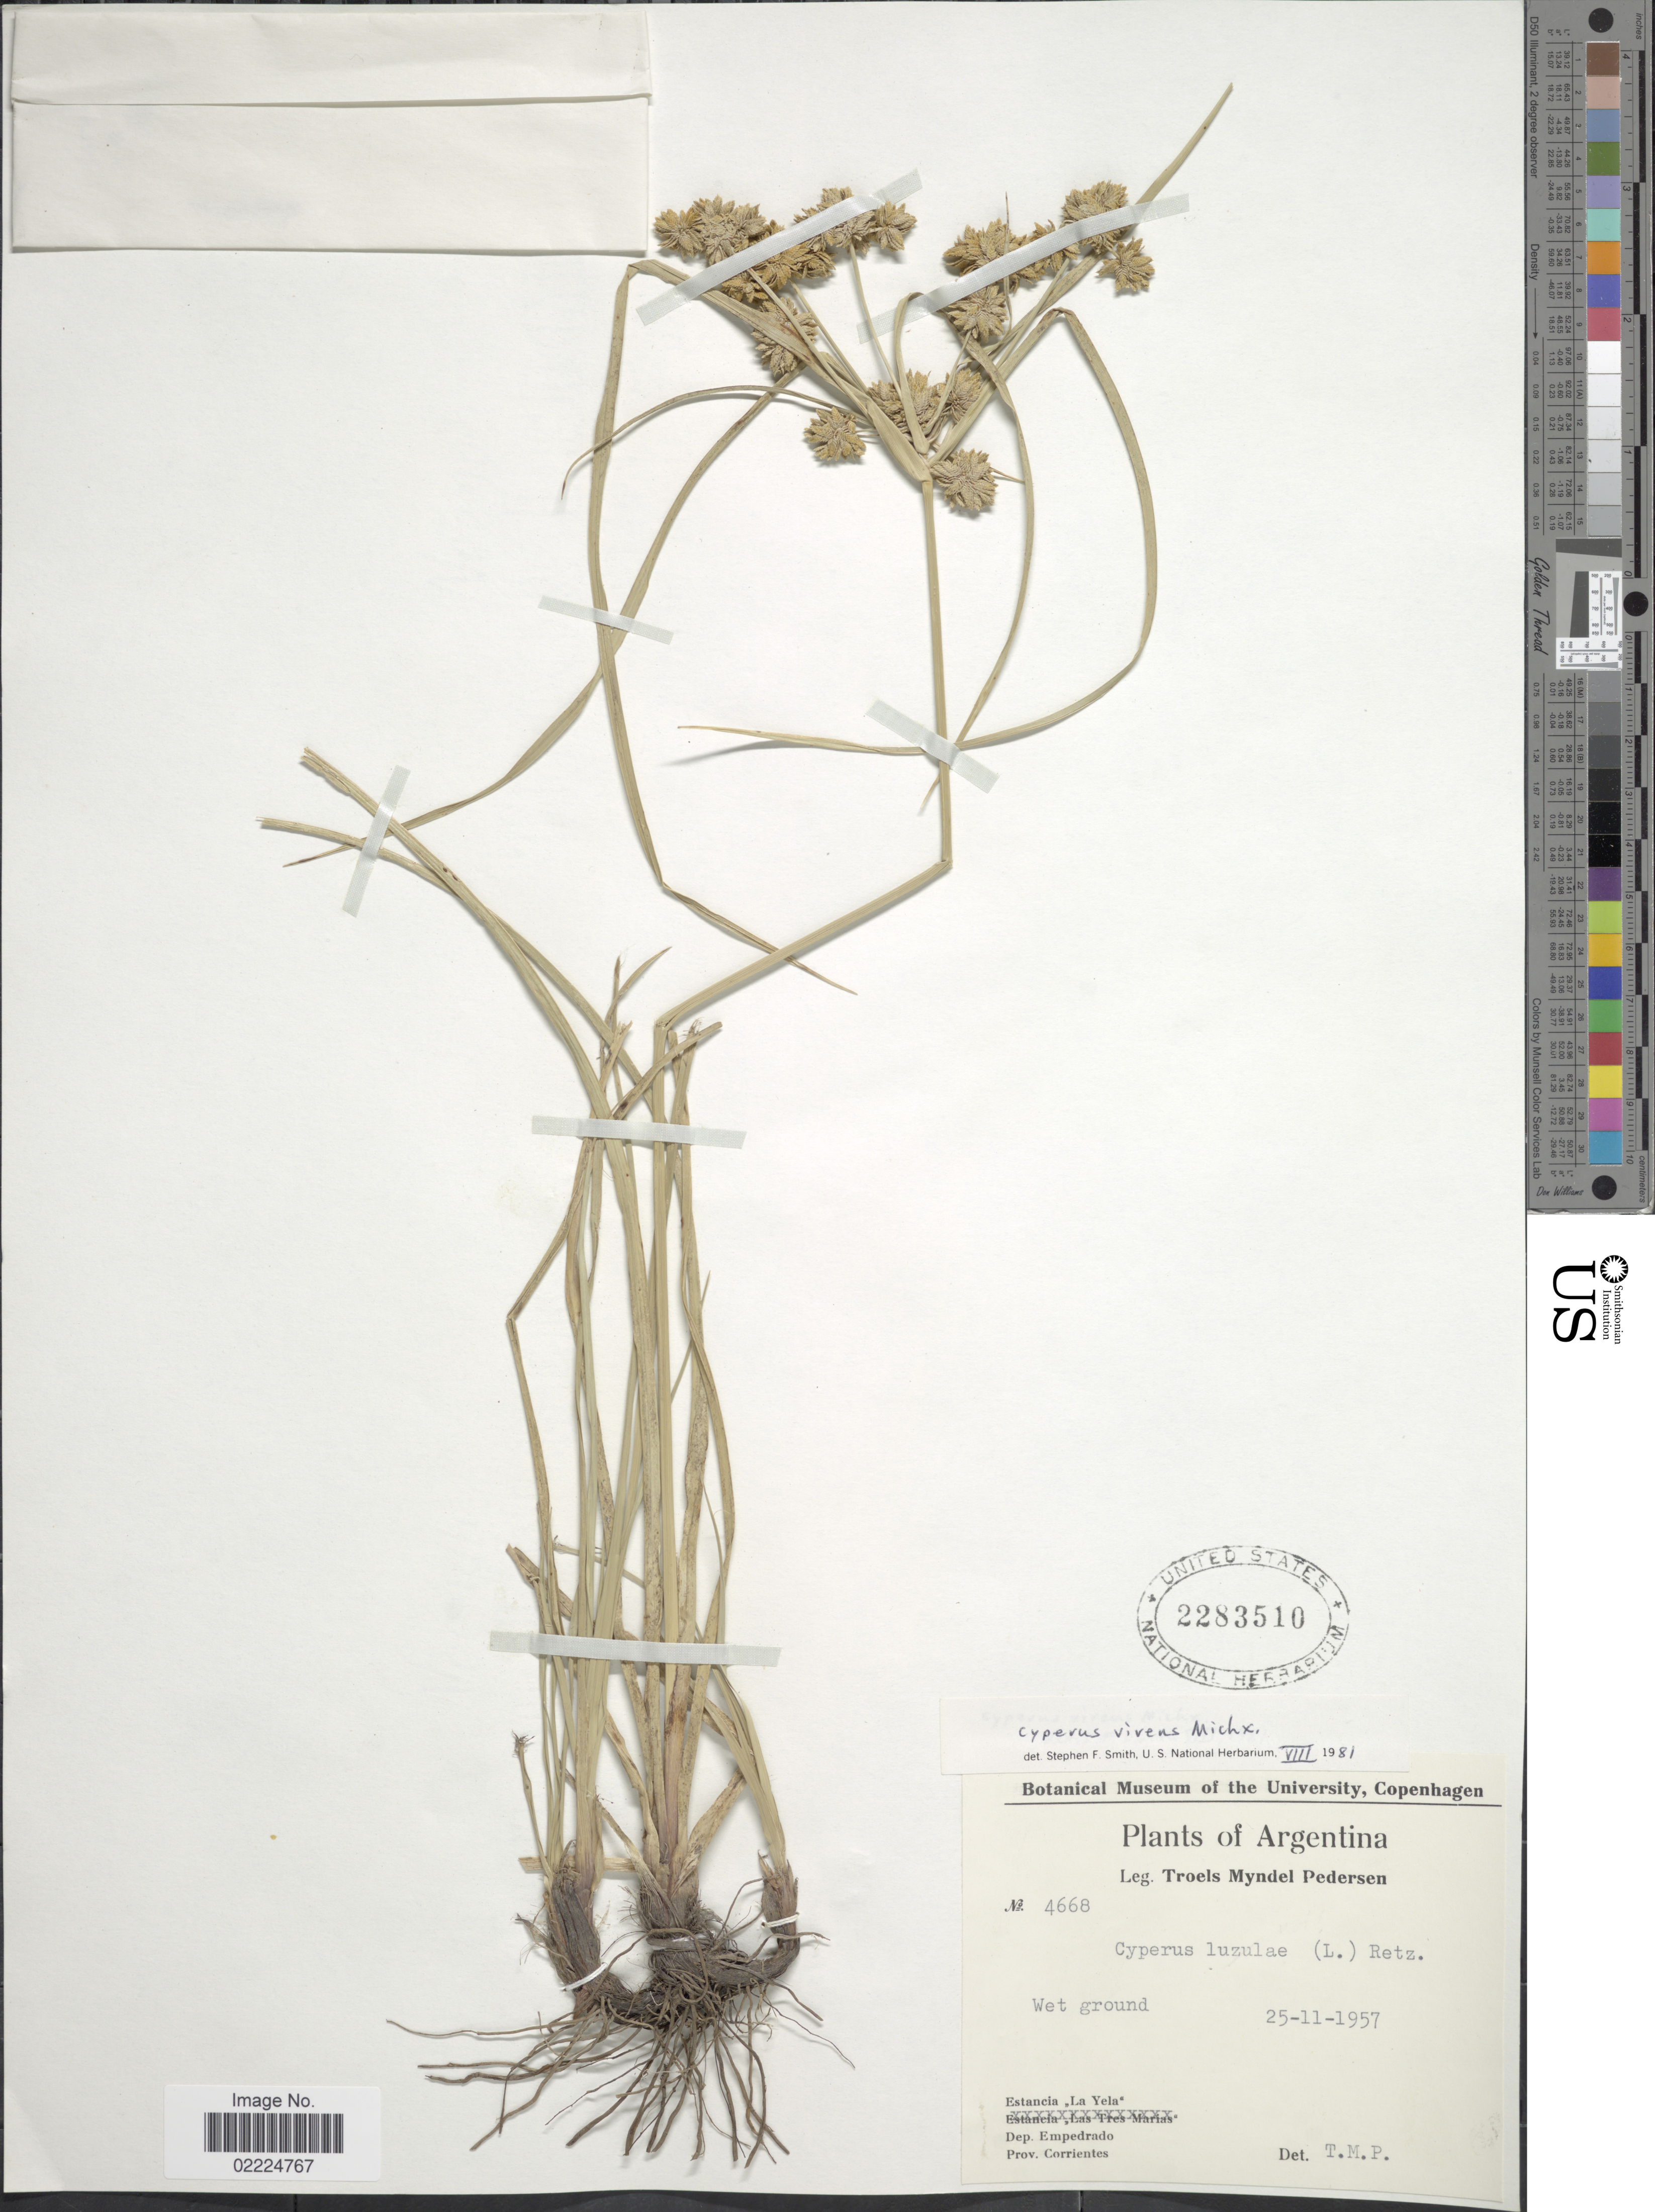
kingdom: Plantae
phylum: Tracheophyta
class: Liliopsida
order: Poales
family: Cyperaceae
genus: Cyperus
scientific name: Cyperus virens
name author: Michx.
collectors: T. Pederson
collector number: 4668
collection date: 1967-11-25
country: Argentina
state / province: Corrientes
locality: Estancia La Yela Dep. Empedrado. Prov. Corrientes.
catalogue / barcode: US 2283510